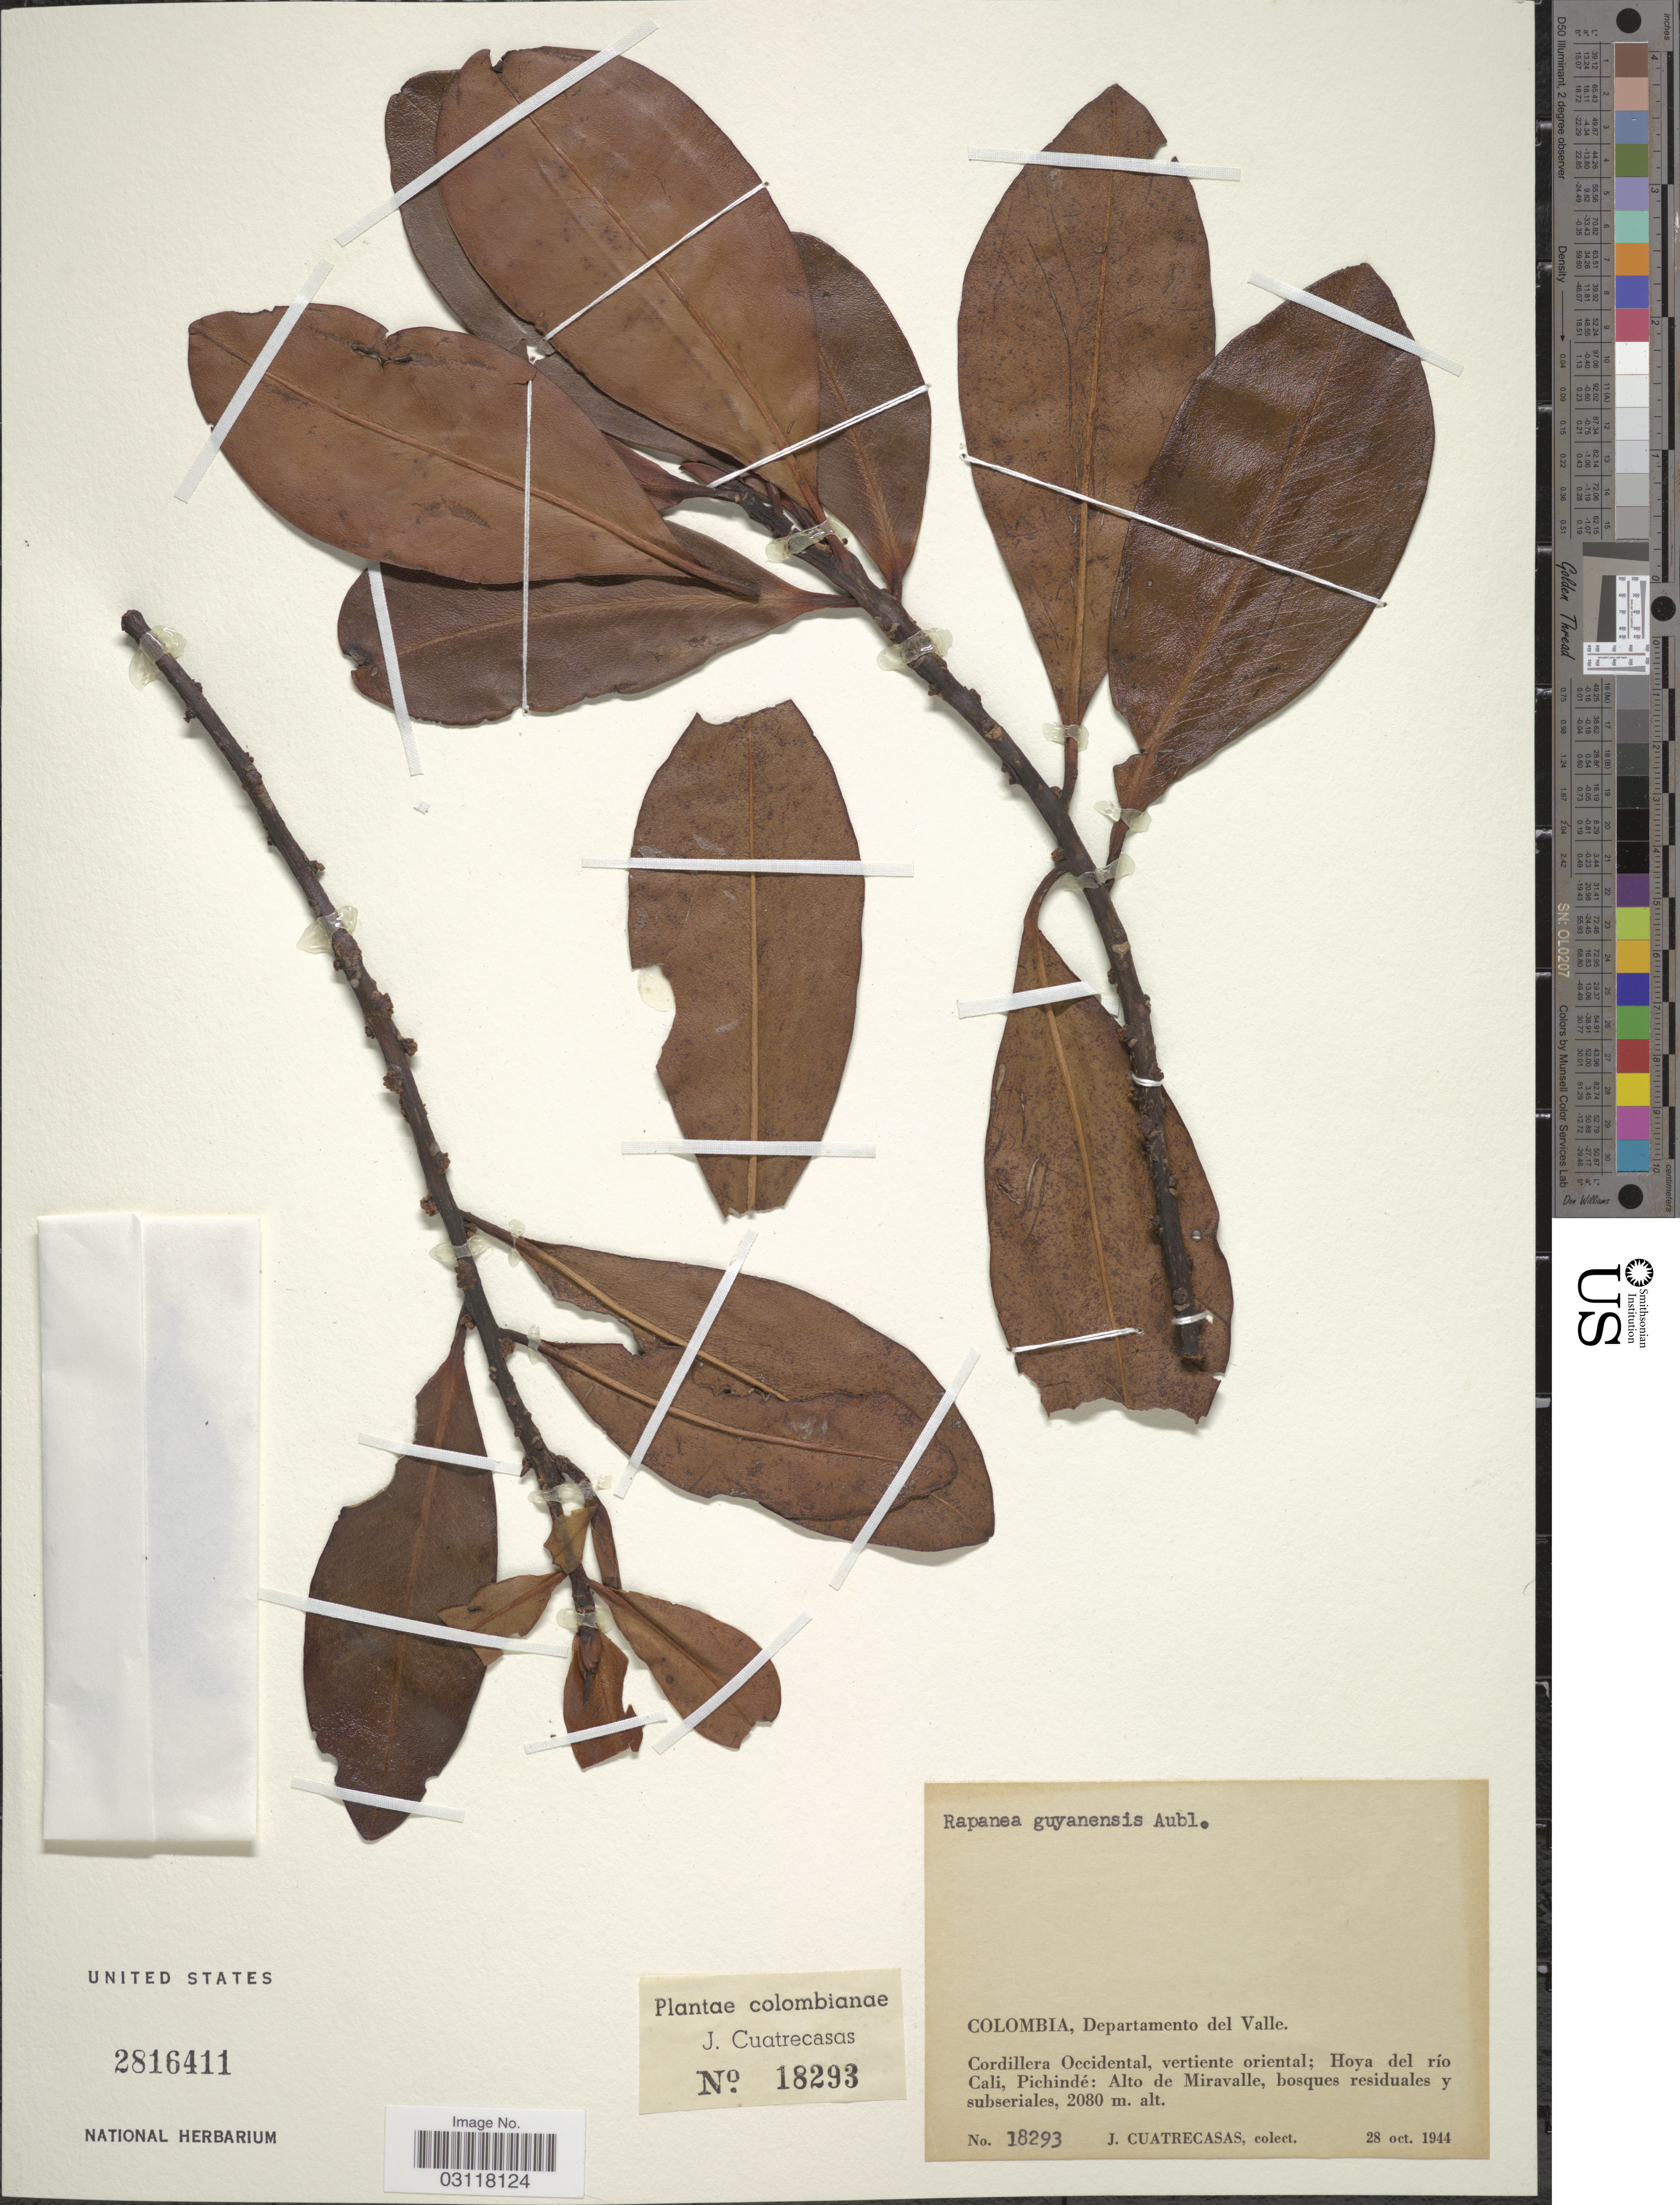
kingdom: Plantae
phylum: Tracheophyta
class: Magnoliopsida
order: Ericales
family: Primulaceae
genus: Rapanea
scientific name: Rapanea guianensis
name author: Aubl.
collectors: J. Cuatrecasas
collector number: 18293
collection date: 1944-10-28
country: Colombia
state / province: Valle del Cauca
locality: Departamento del Valle. Cordillera Occidental, vertiente oriental; Hoya del río Cali, Pichindé: Alto de Miravalle.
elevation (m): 2080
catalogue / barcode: US 2816411